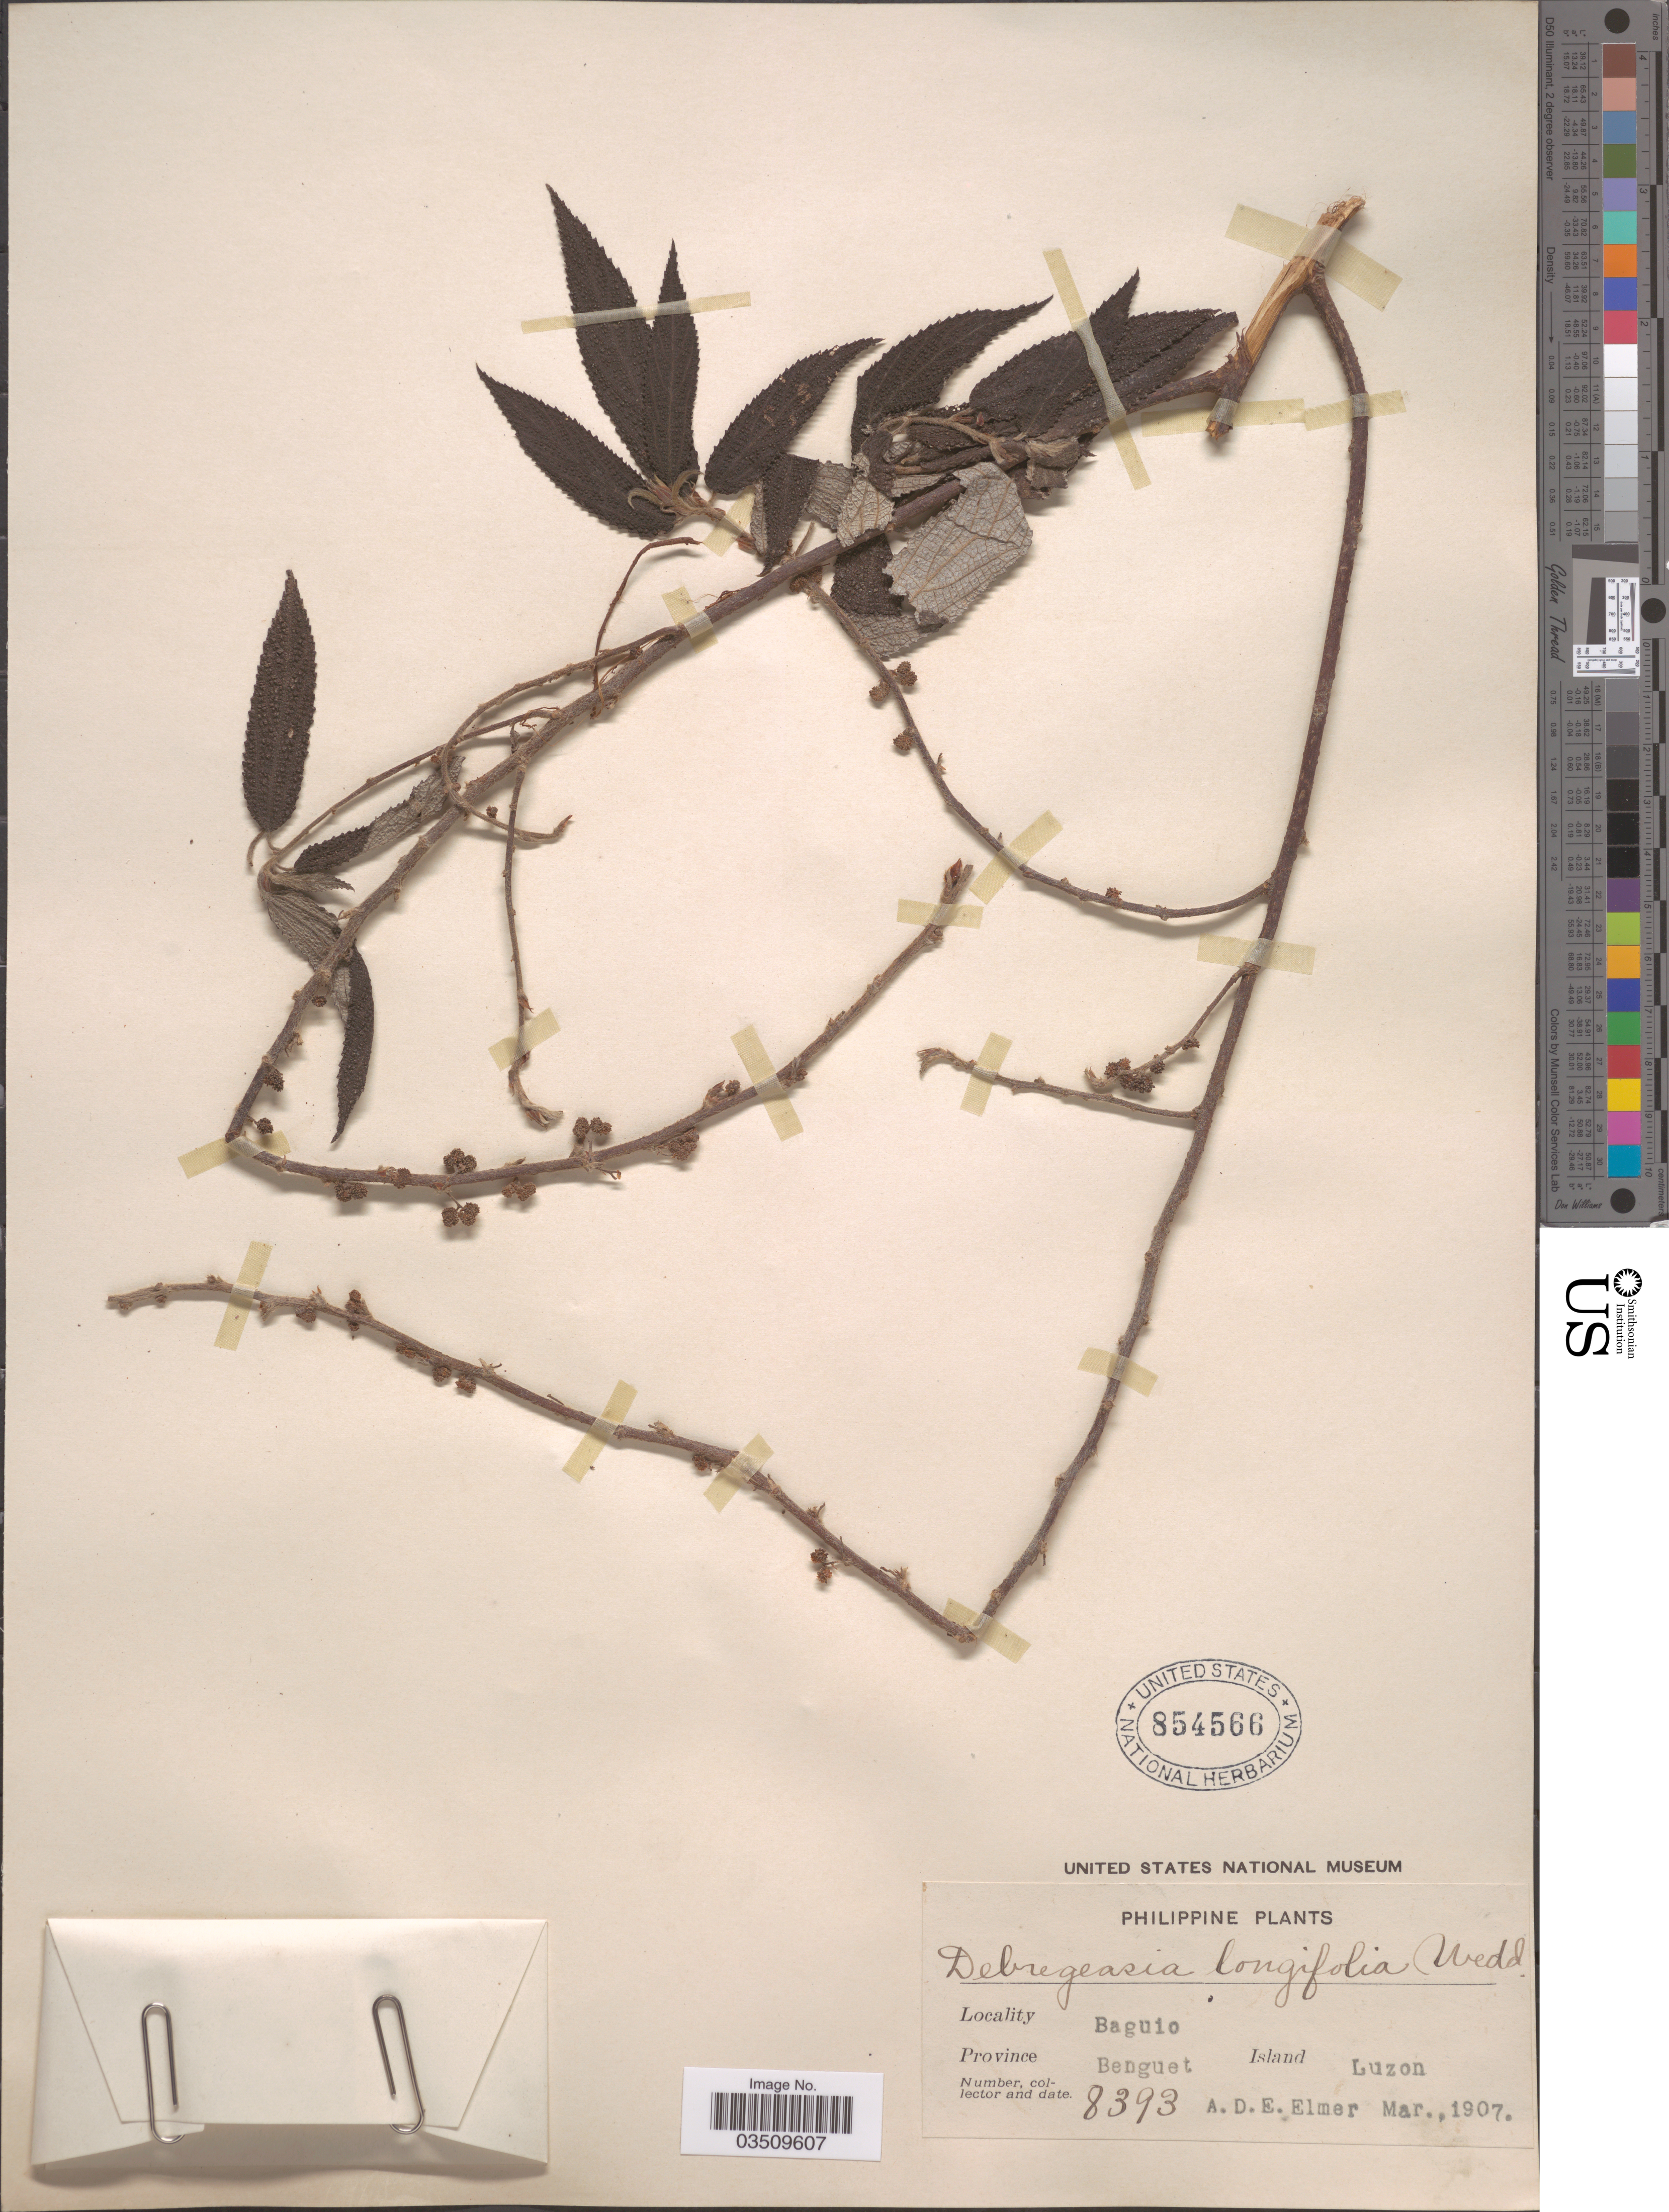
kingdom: Plantae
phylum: Tracheophyta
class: Magnoliopsida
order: Rosales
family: Urticaceae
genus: Debregeasia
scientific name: Debregeasia longifolia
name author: (Burm. f.) Wedd.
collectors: A. D. E. Elmer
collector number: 8393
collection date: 1907-03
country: Philippines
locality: Baguio, Province Benguet, Island Luzon.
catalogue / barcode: US 854566